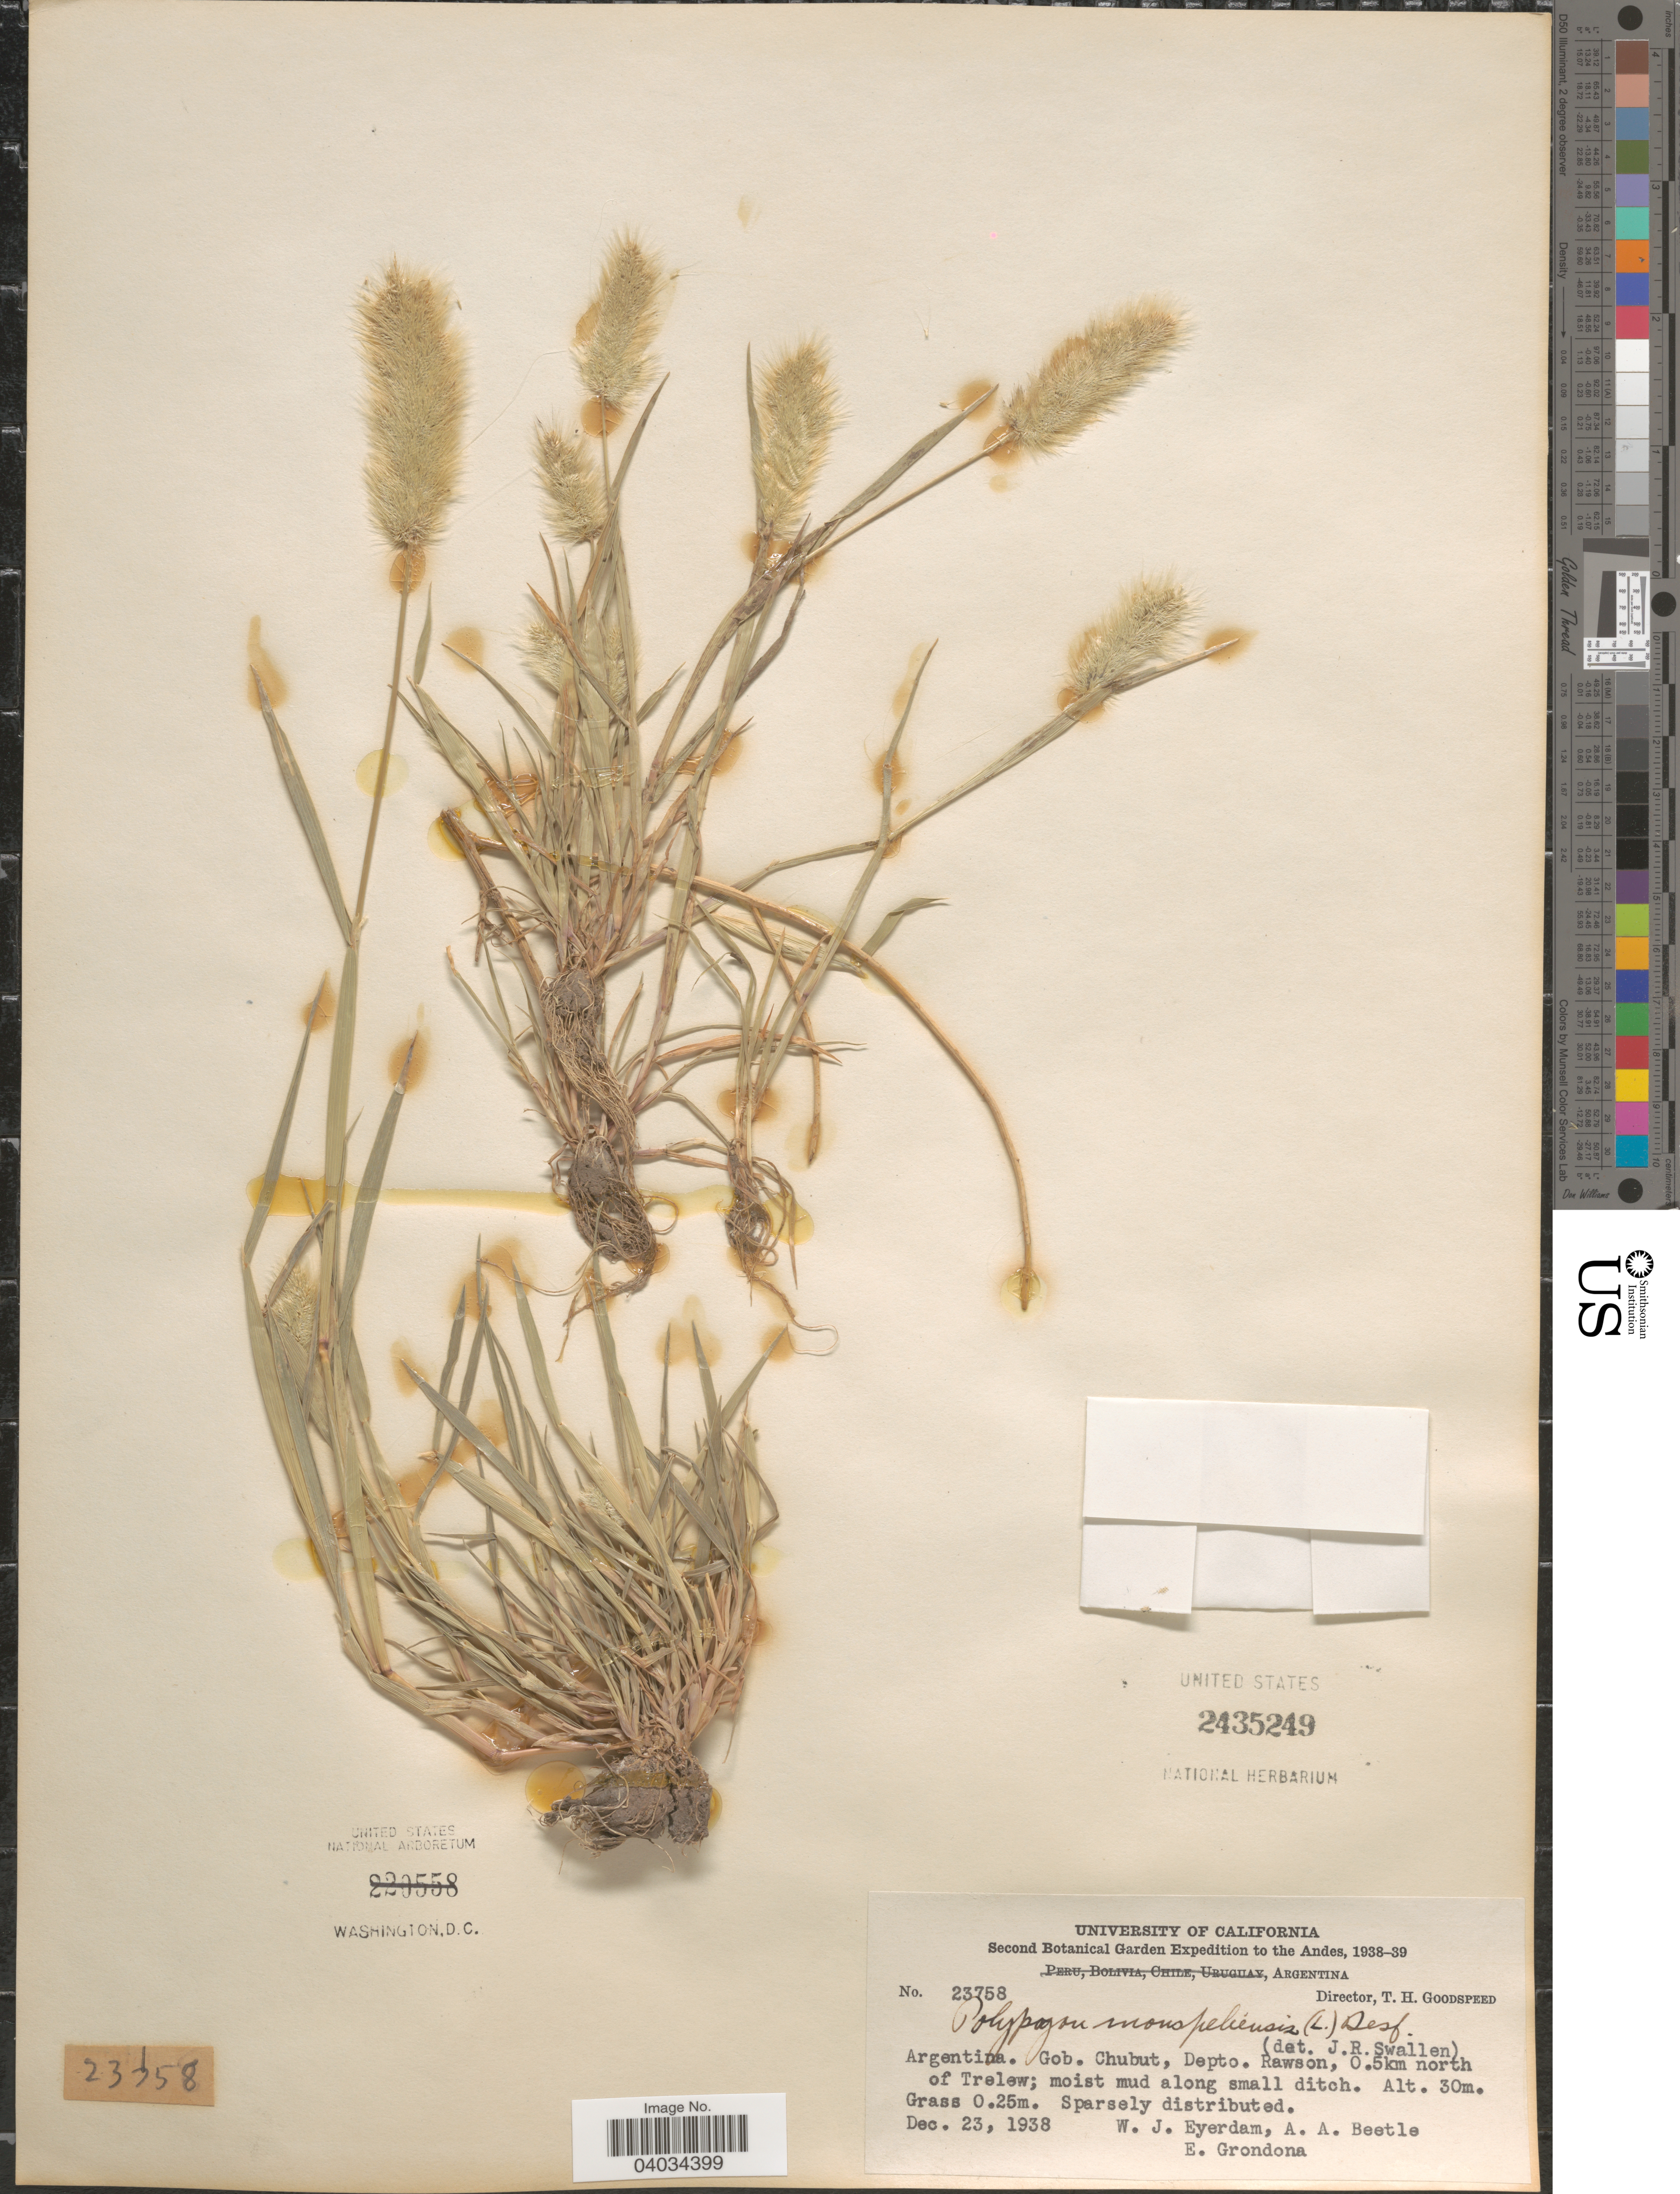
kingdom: Plantae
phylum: Tracheophyta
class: Liliopsida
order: Poales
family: Poaceae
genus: Polypogon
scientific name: Polypogon monspeliensis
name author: (L.) Desf.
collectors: W. J. Eyerdam, A. A. Beetle & E. Grondona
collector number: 23758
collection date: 1938-12-23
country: Argentina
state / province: Chubut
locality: The Andes. Gob. Chubut, Depto. Rawson, 0.5km north of Trelew.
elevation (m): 30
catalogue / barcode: US 2435249